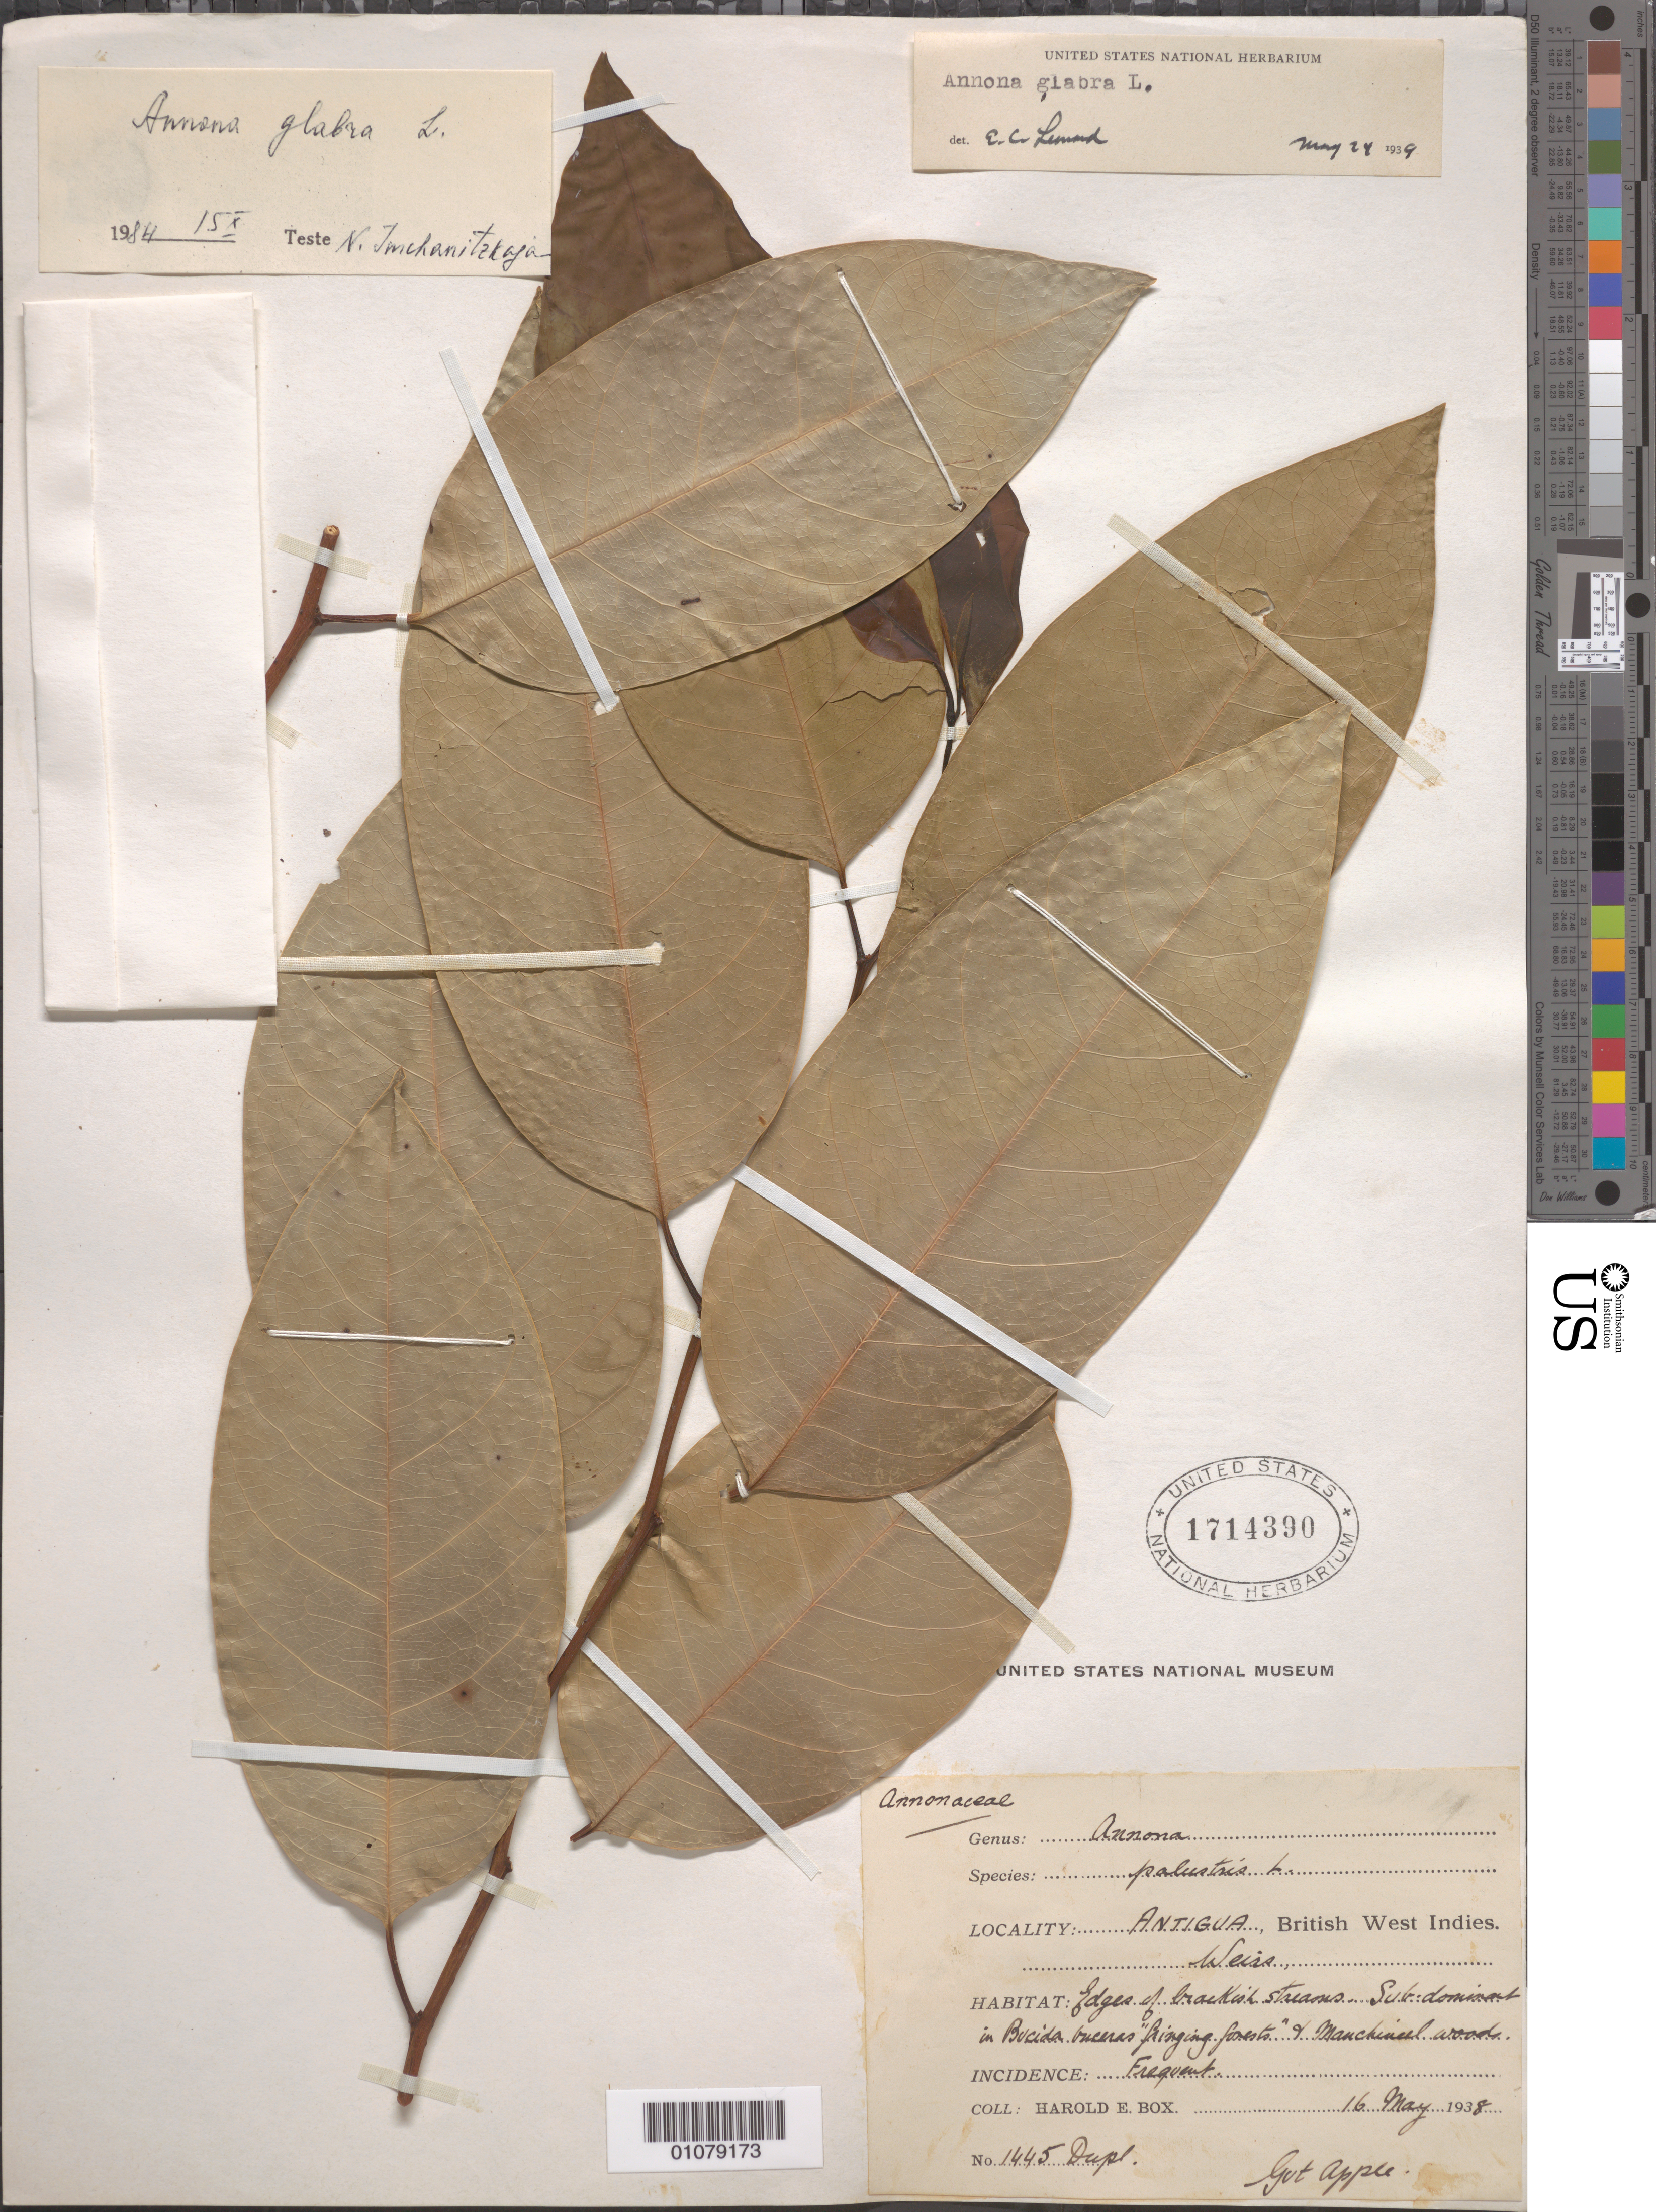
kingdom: Plantae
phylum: Tracheophyta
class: Magnoliopsida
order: Magnoliales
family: Annonaceae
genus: Annona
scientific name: Annona glabra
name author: L.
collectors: H. E. Box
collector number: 1445 Dupl.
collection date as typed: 16 May 1938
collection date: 1938-05-16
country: Antigua and Barbuda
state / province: Saint Peter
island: Antigua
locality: Weirs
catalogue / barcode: US 1714390